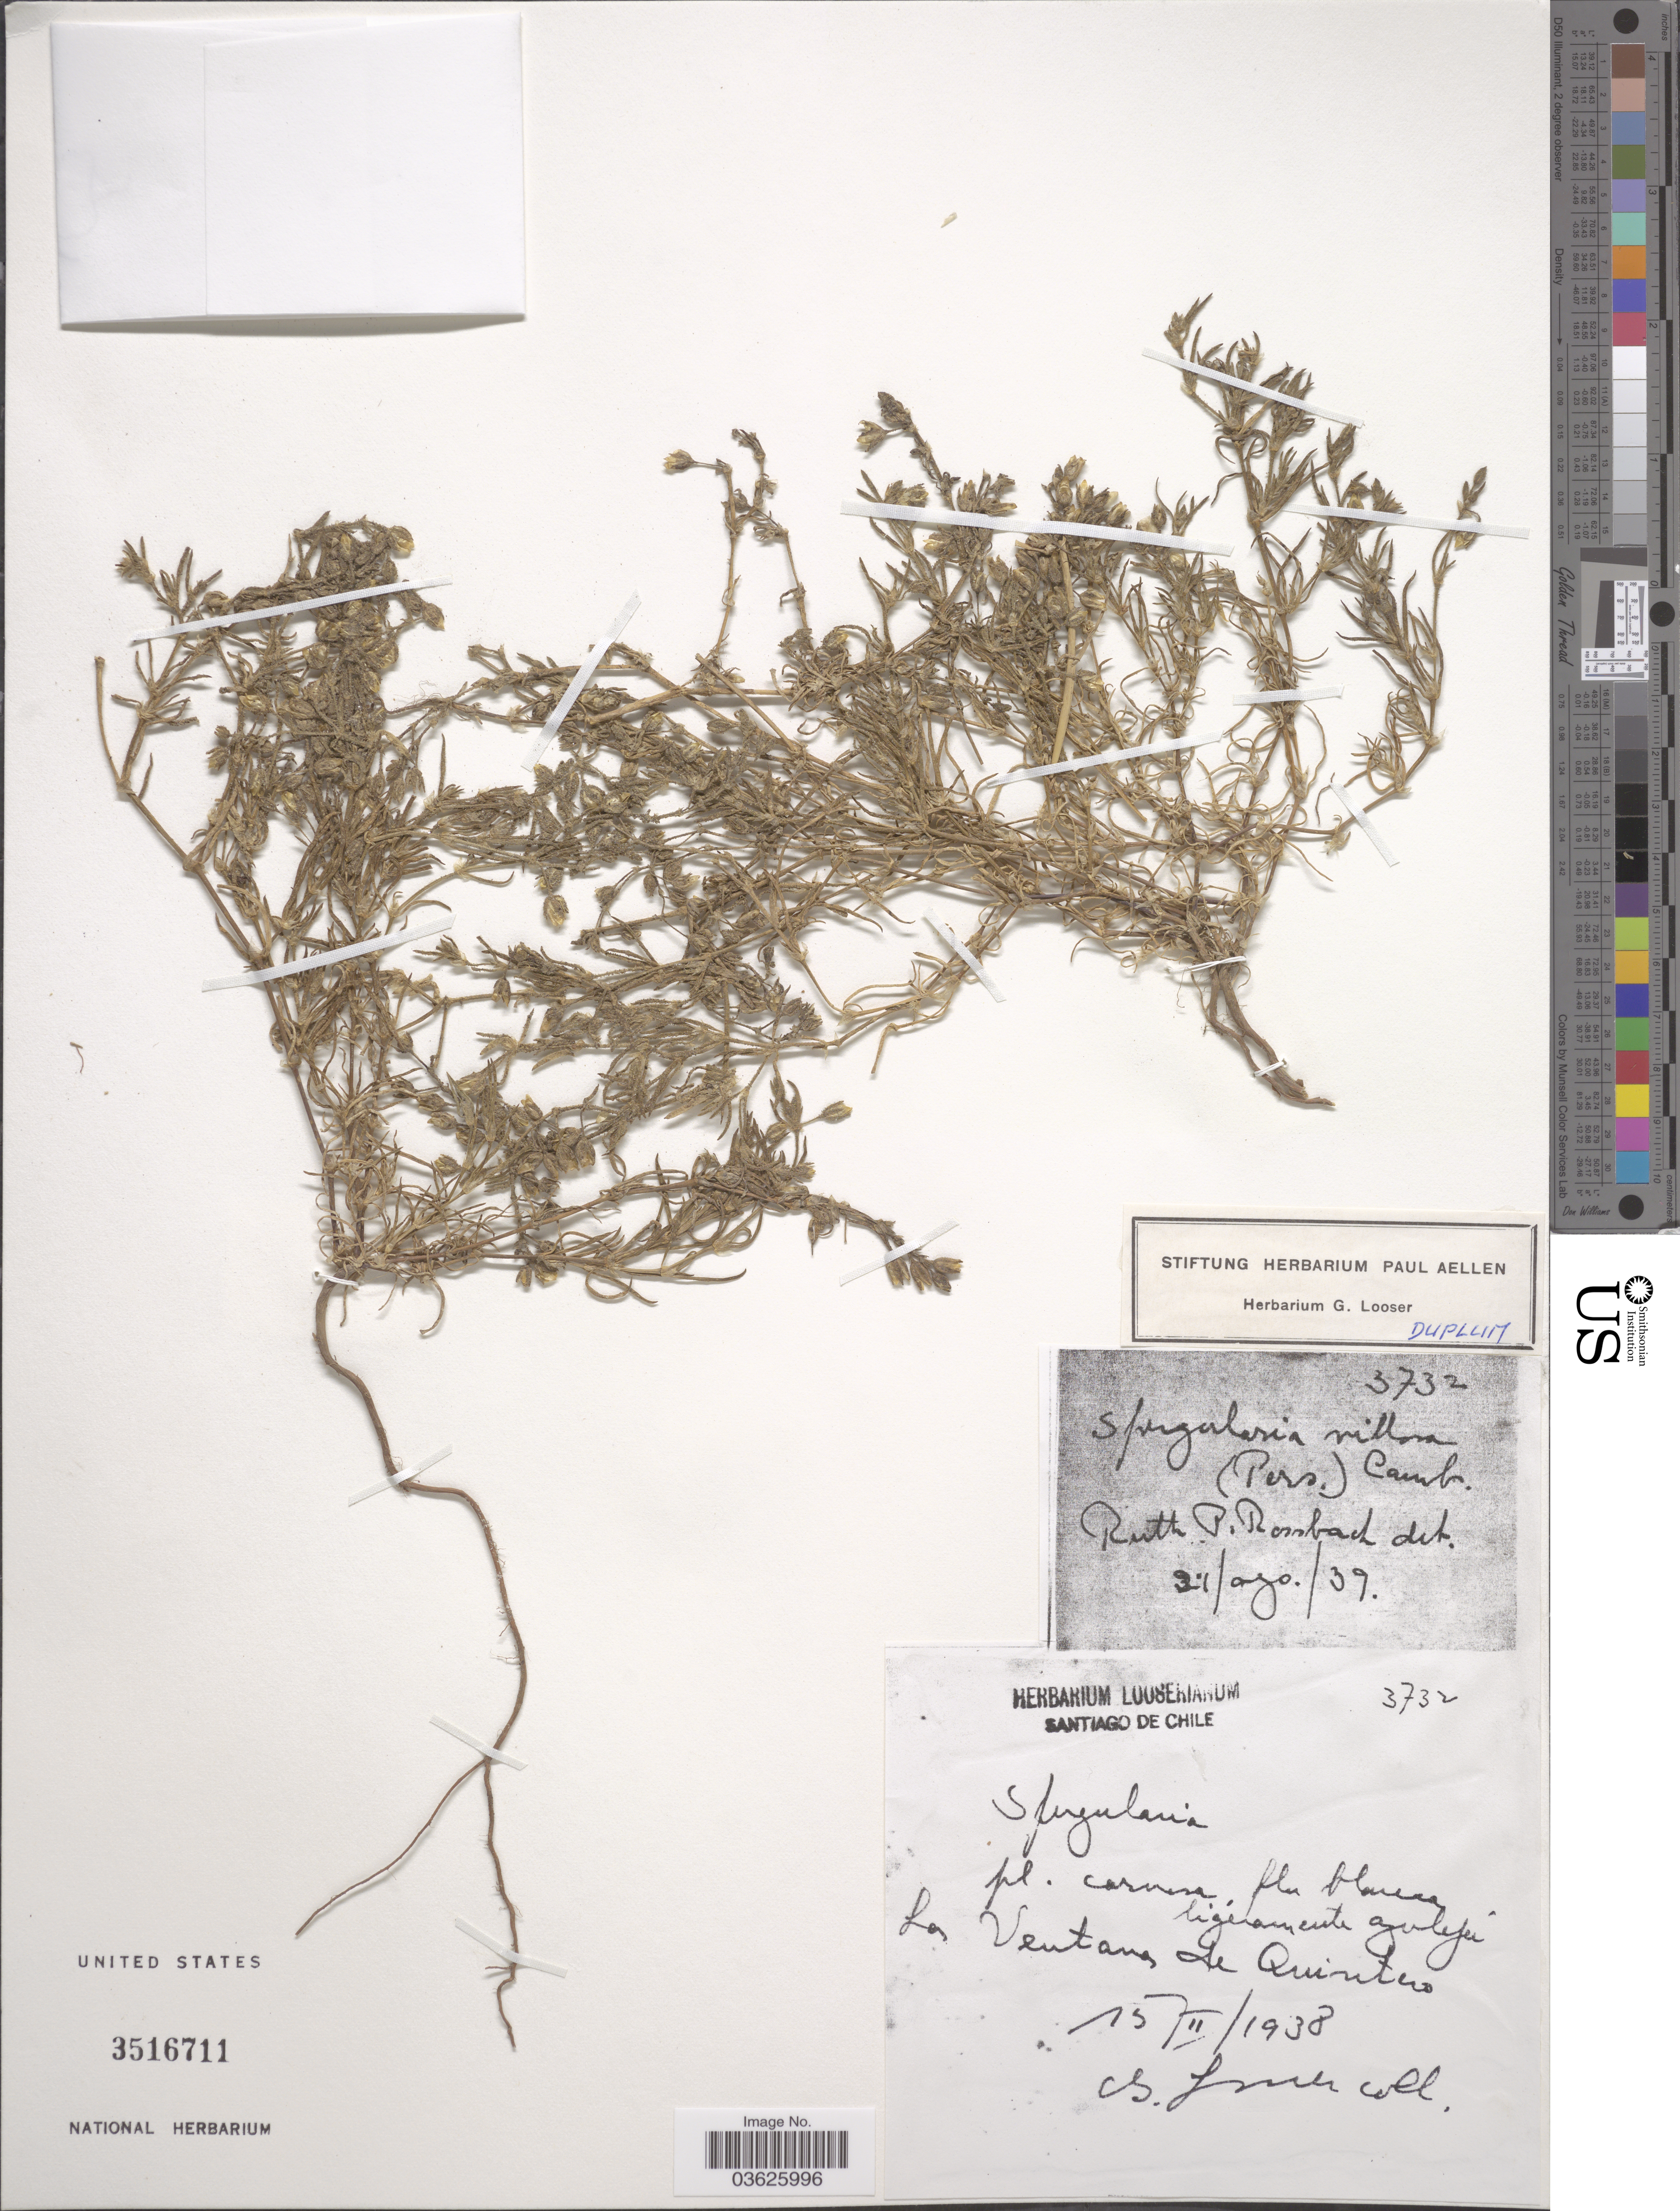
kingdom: Plantae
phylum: Tracheophyta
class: Magnoliopsida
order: Caryophyllales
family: Caryophyllaceae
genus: Spergularia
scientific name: Spergularia villosa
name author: (Pers.) Cambess.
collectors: G. Looser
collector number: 3732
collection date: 1938-02-15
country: Chile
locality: La Ventana de Quintero.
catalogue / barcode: US 3516711